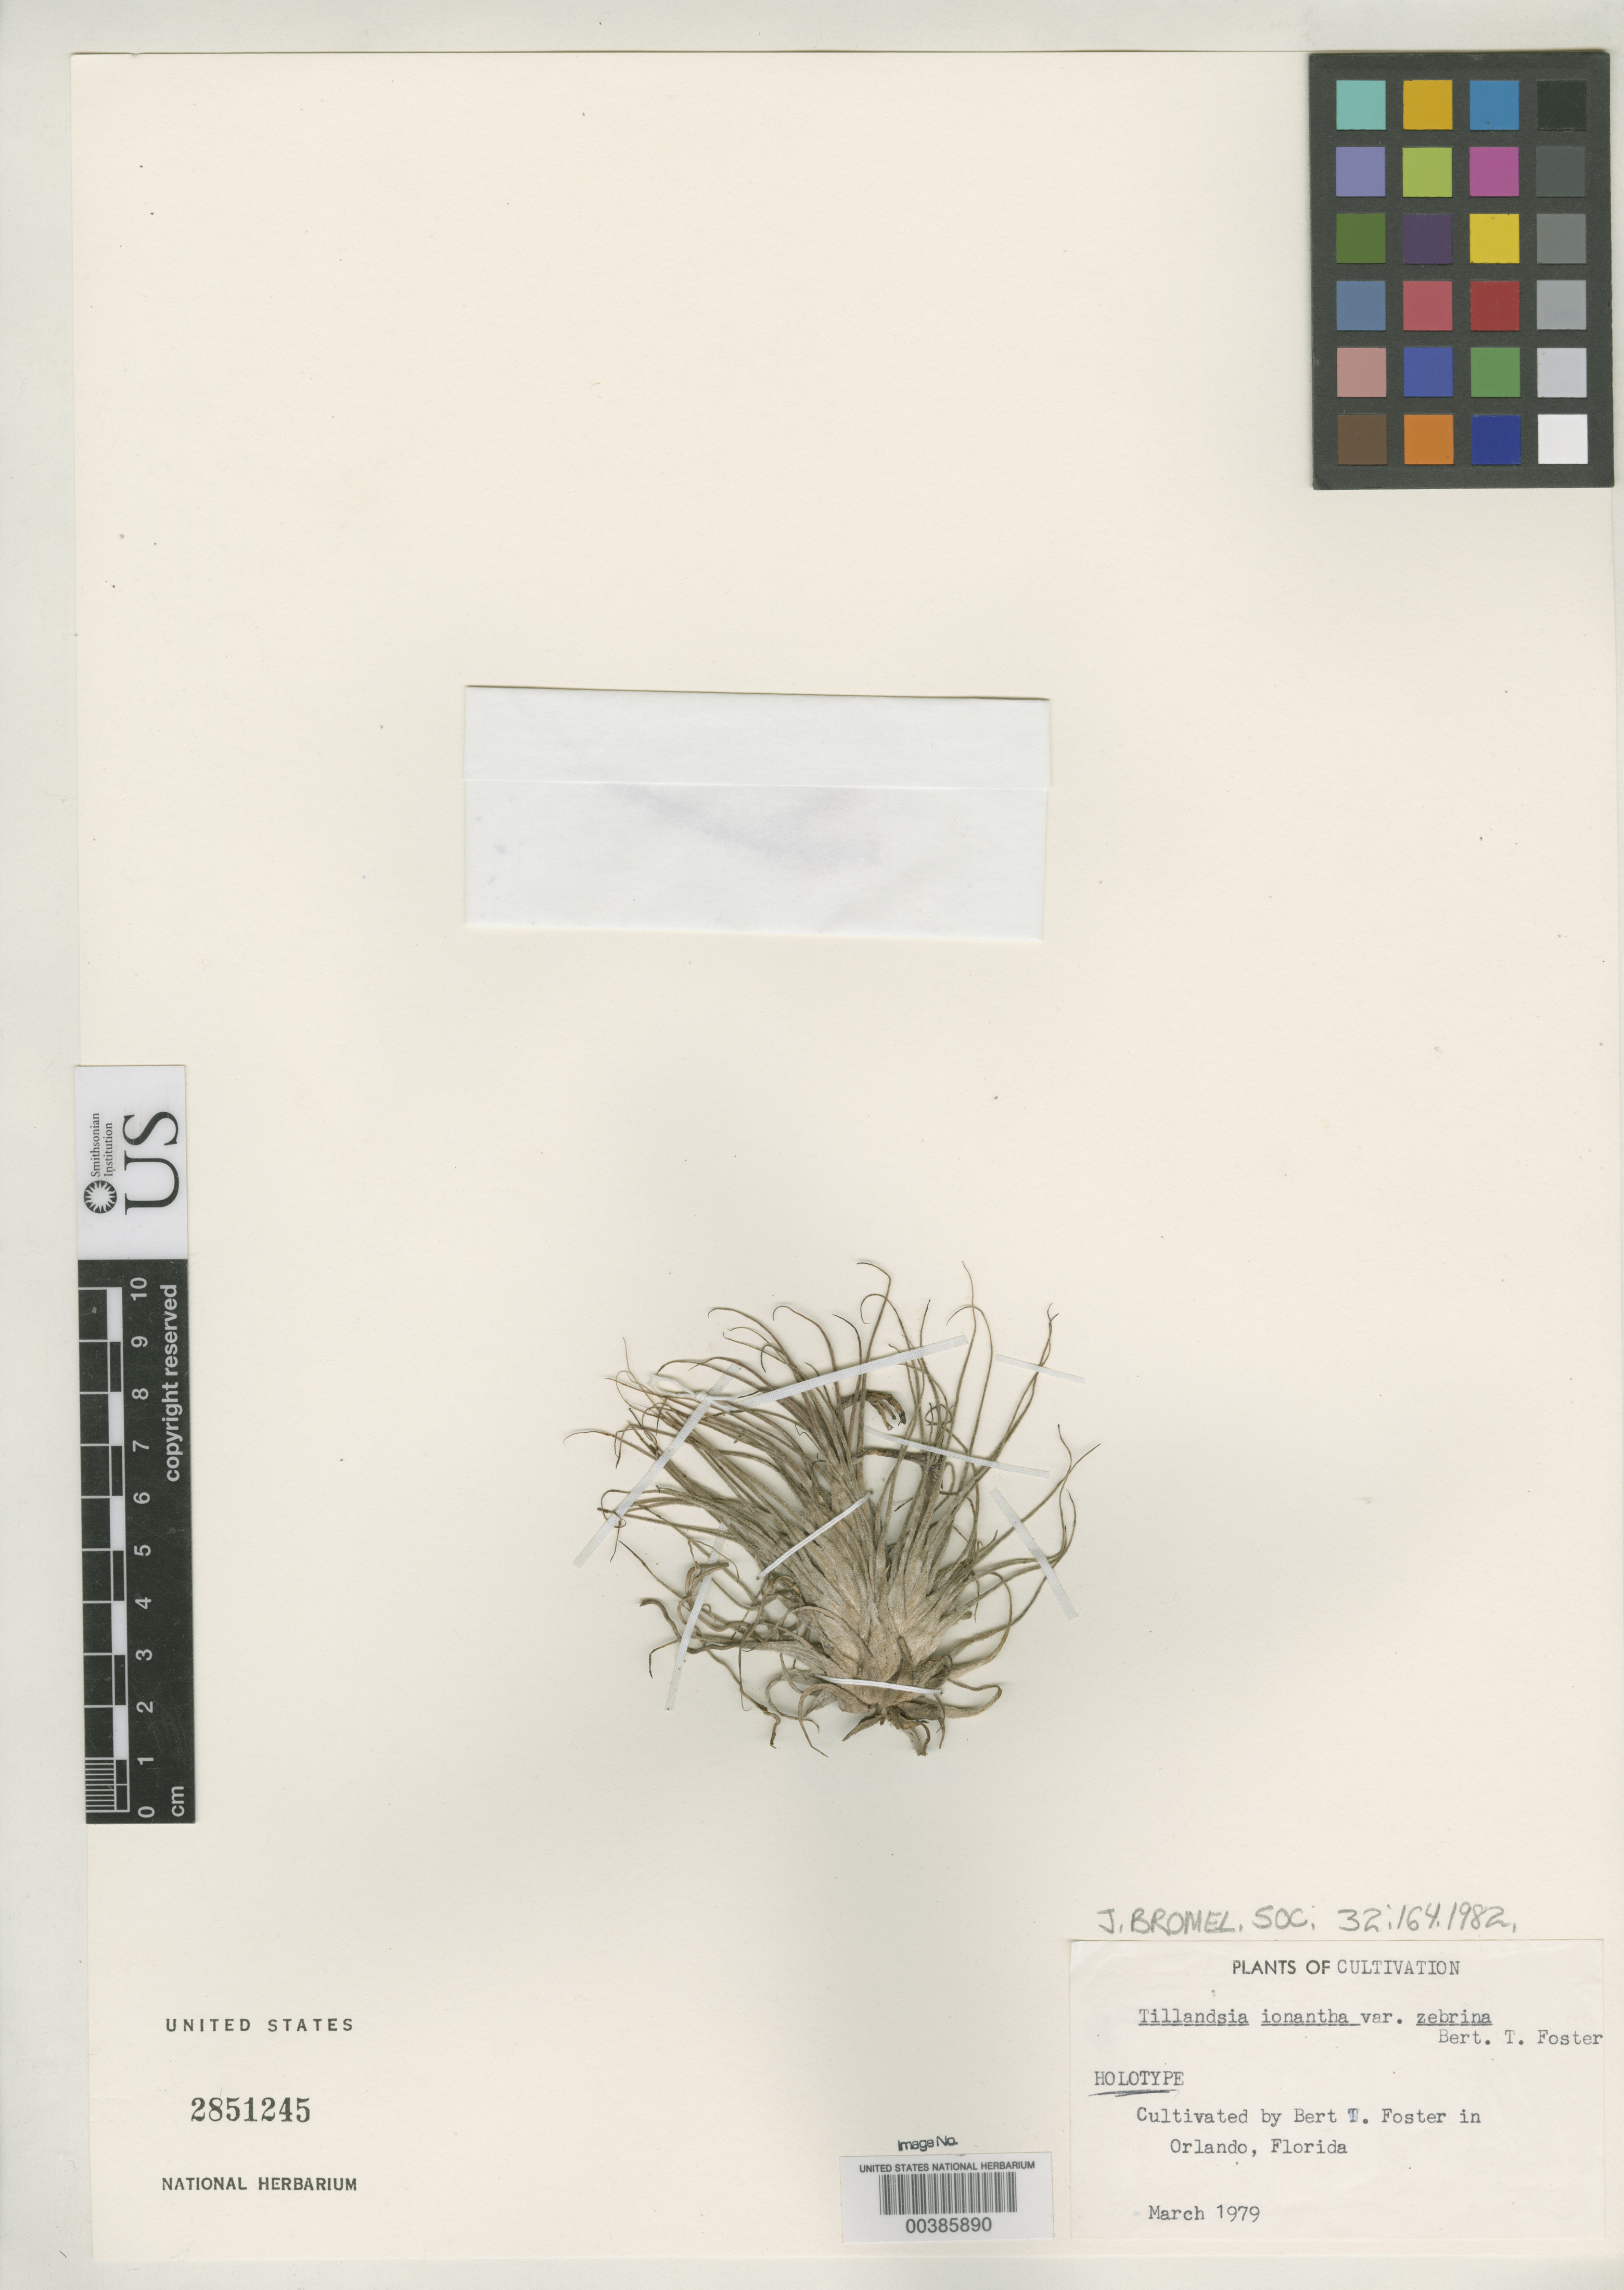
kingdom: Plantae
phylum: Tracheophyta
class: Liliopsida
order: Poales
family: Bromeliaceae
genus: Tillandsia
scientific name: Tillandsia ionantha var. zebrina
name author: B. T. Foster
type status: Holotype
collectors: B. Foster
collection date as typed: Mar 1979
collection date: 1979-03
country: Guatemala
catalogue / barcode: US 2851245